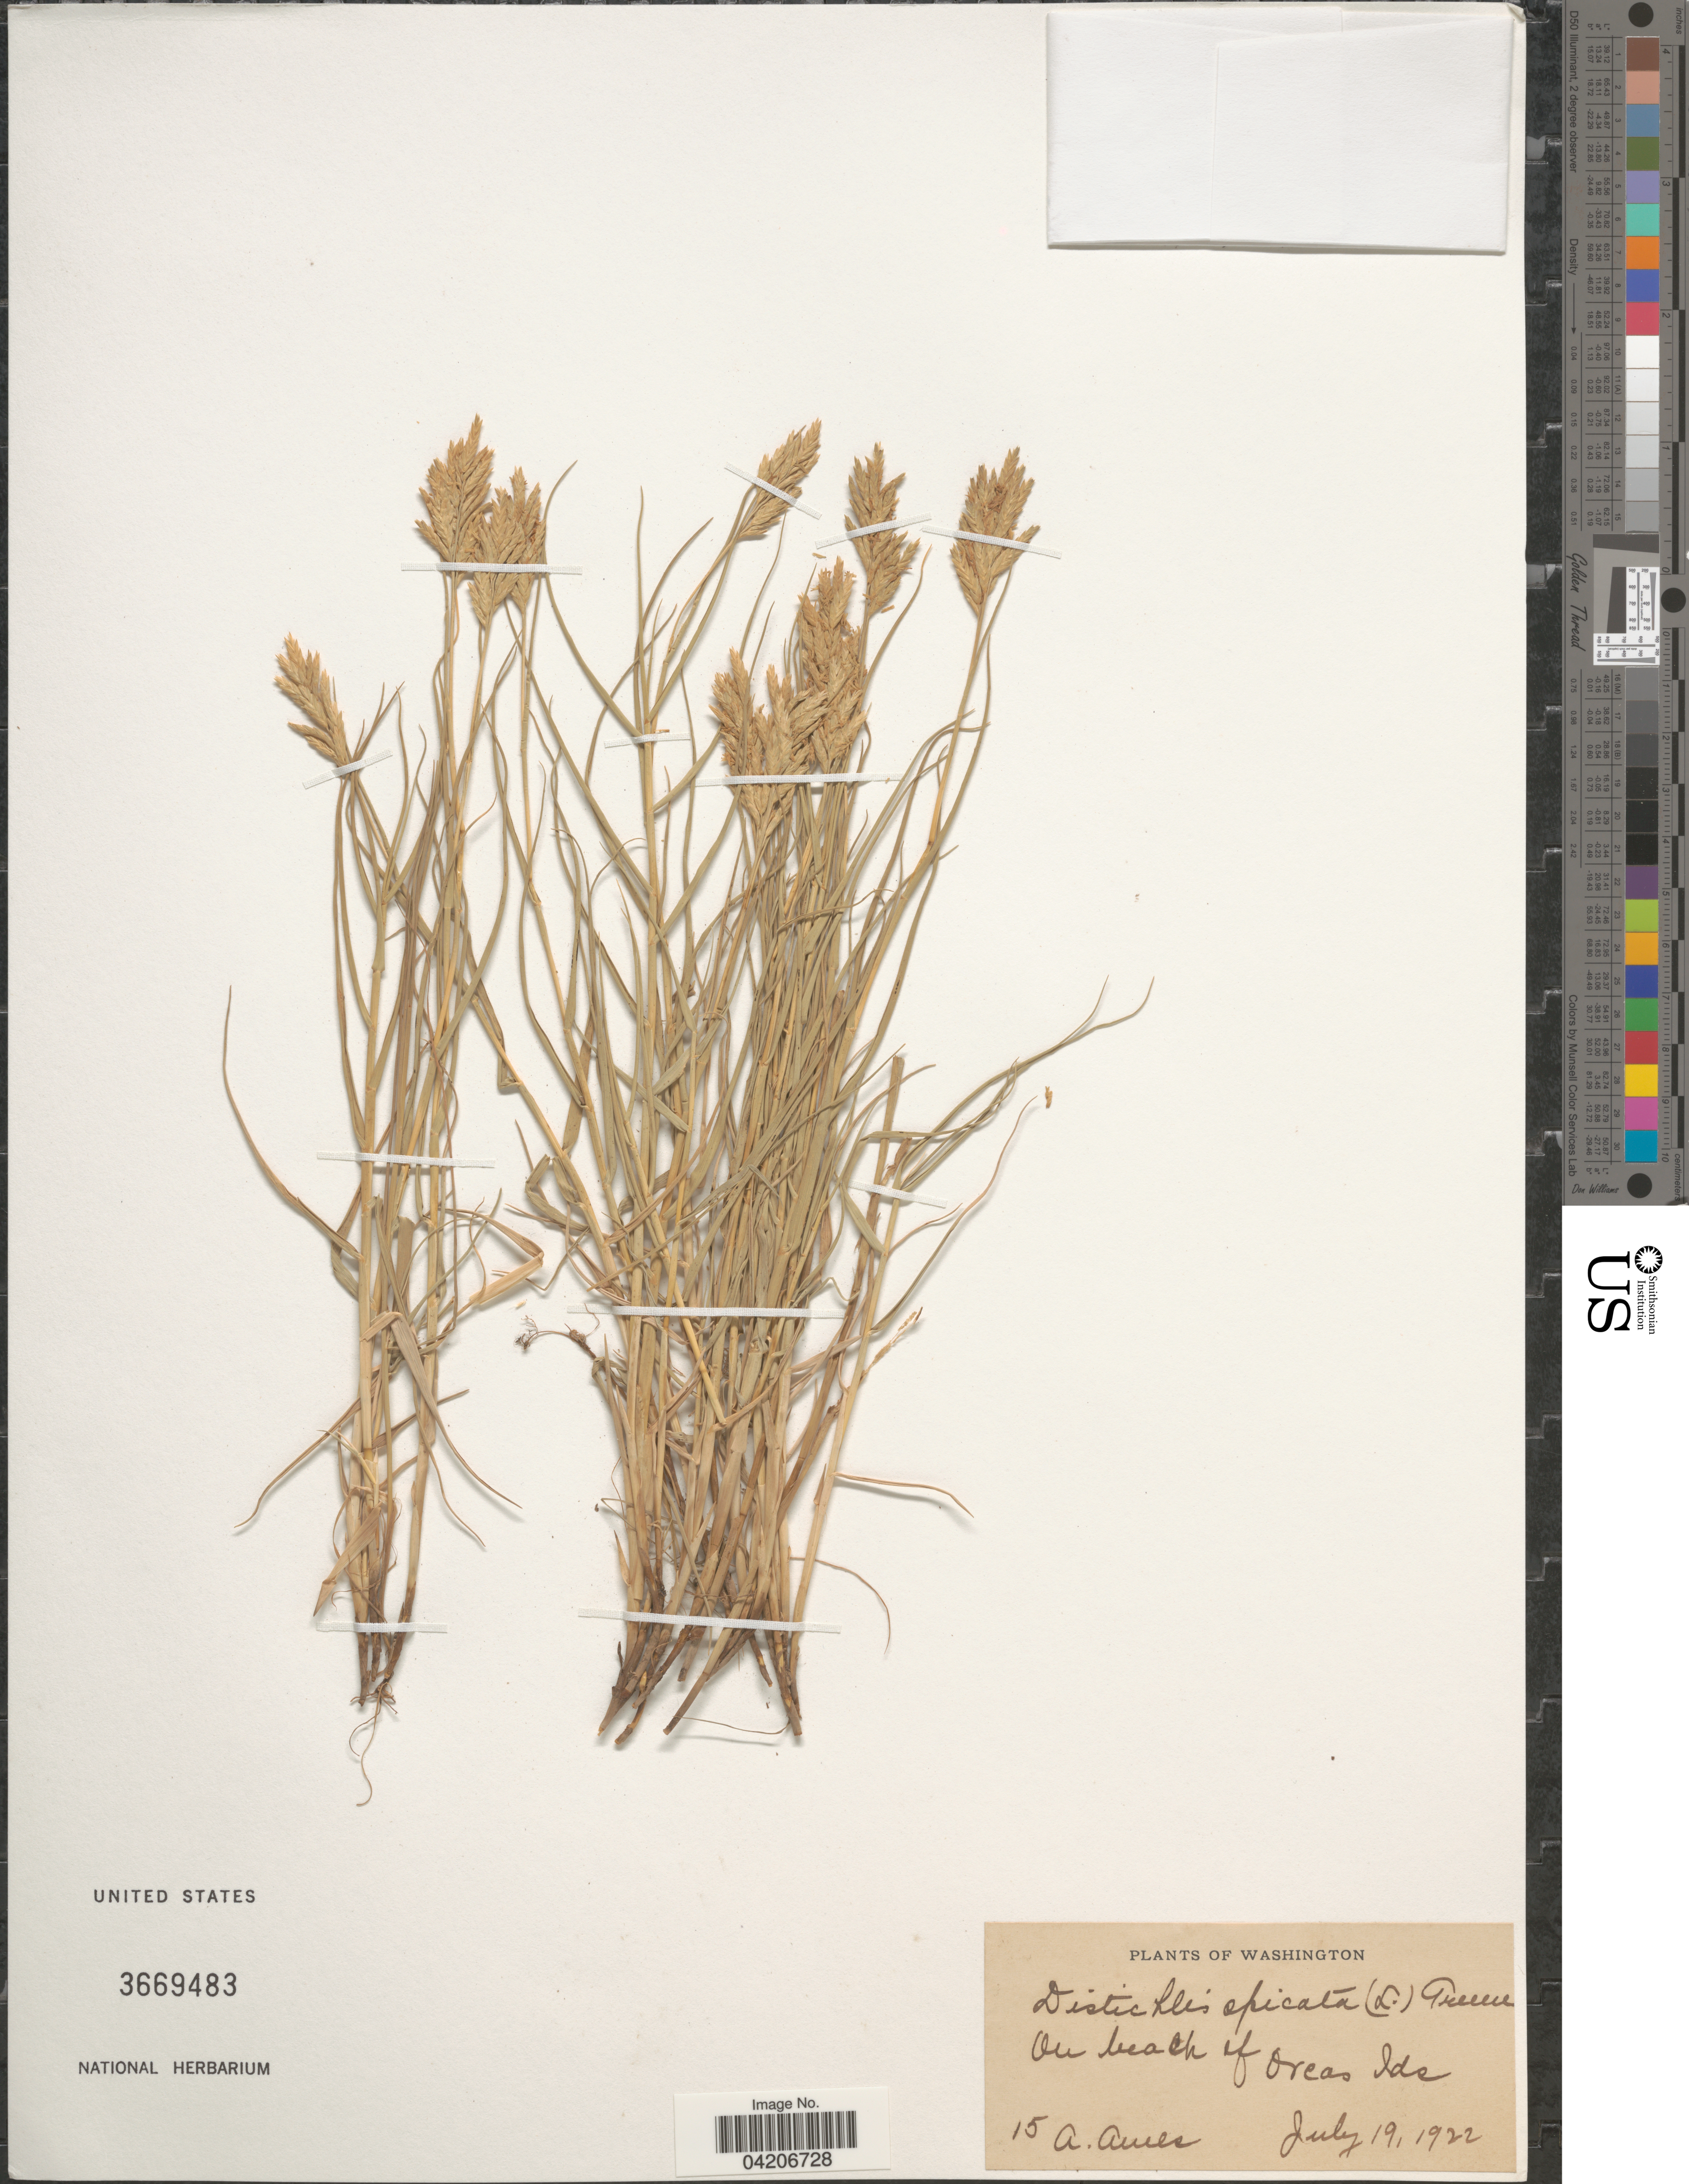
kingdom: Plantae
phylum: Tracheophyta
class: Liliopsida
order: Poales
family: Poaceae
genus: Distichlis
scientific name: Distichlis spicata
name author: (L.) Greene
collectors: A. Ames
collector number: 15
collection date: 1922-07-19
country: United States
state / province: Washington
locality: On beach of Orcas Ids.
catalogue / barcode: US 3669483